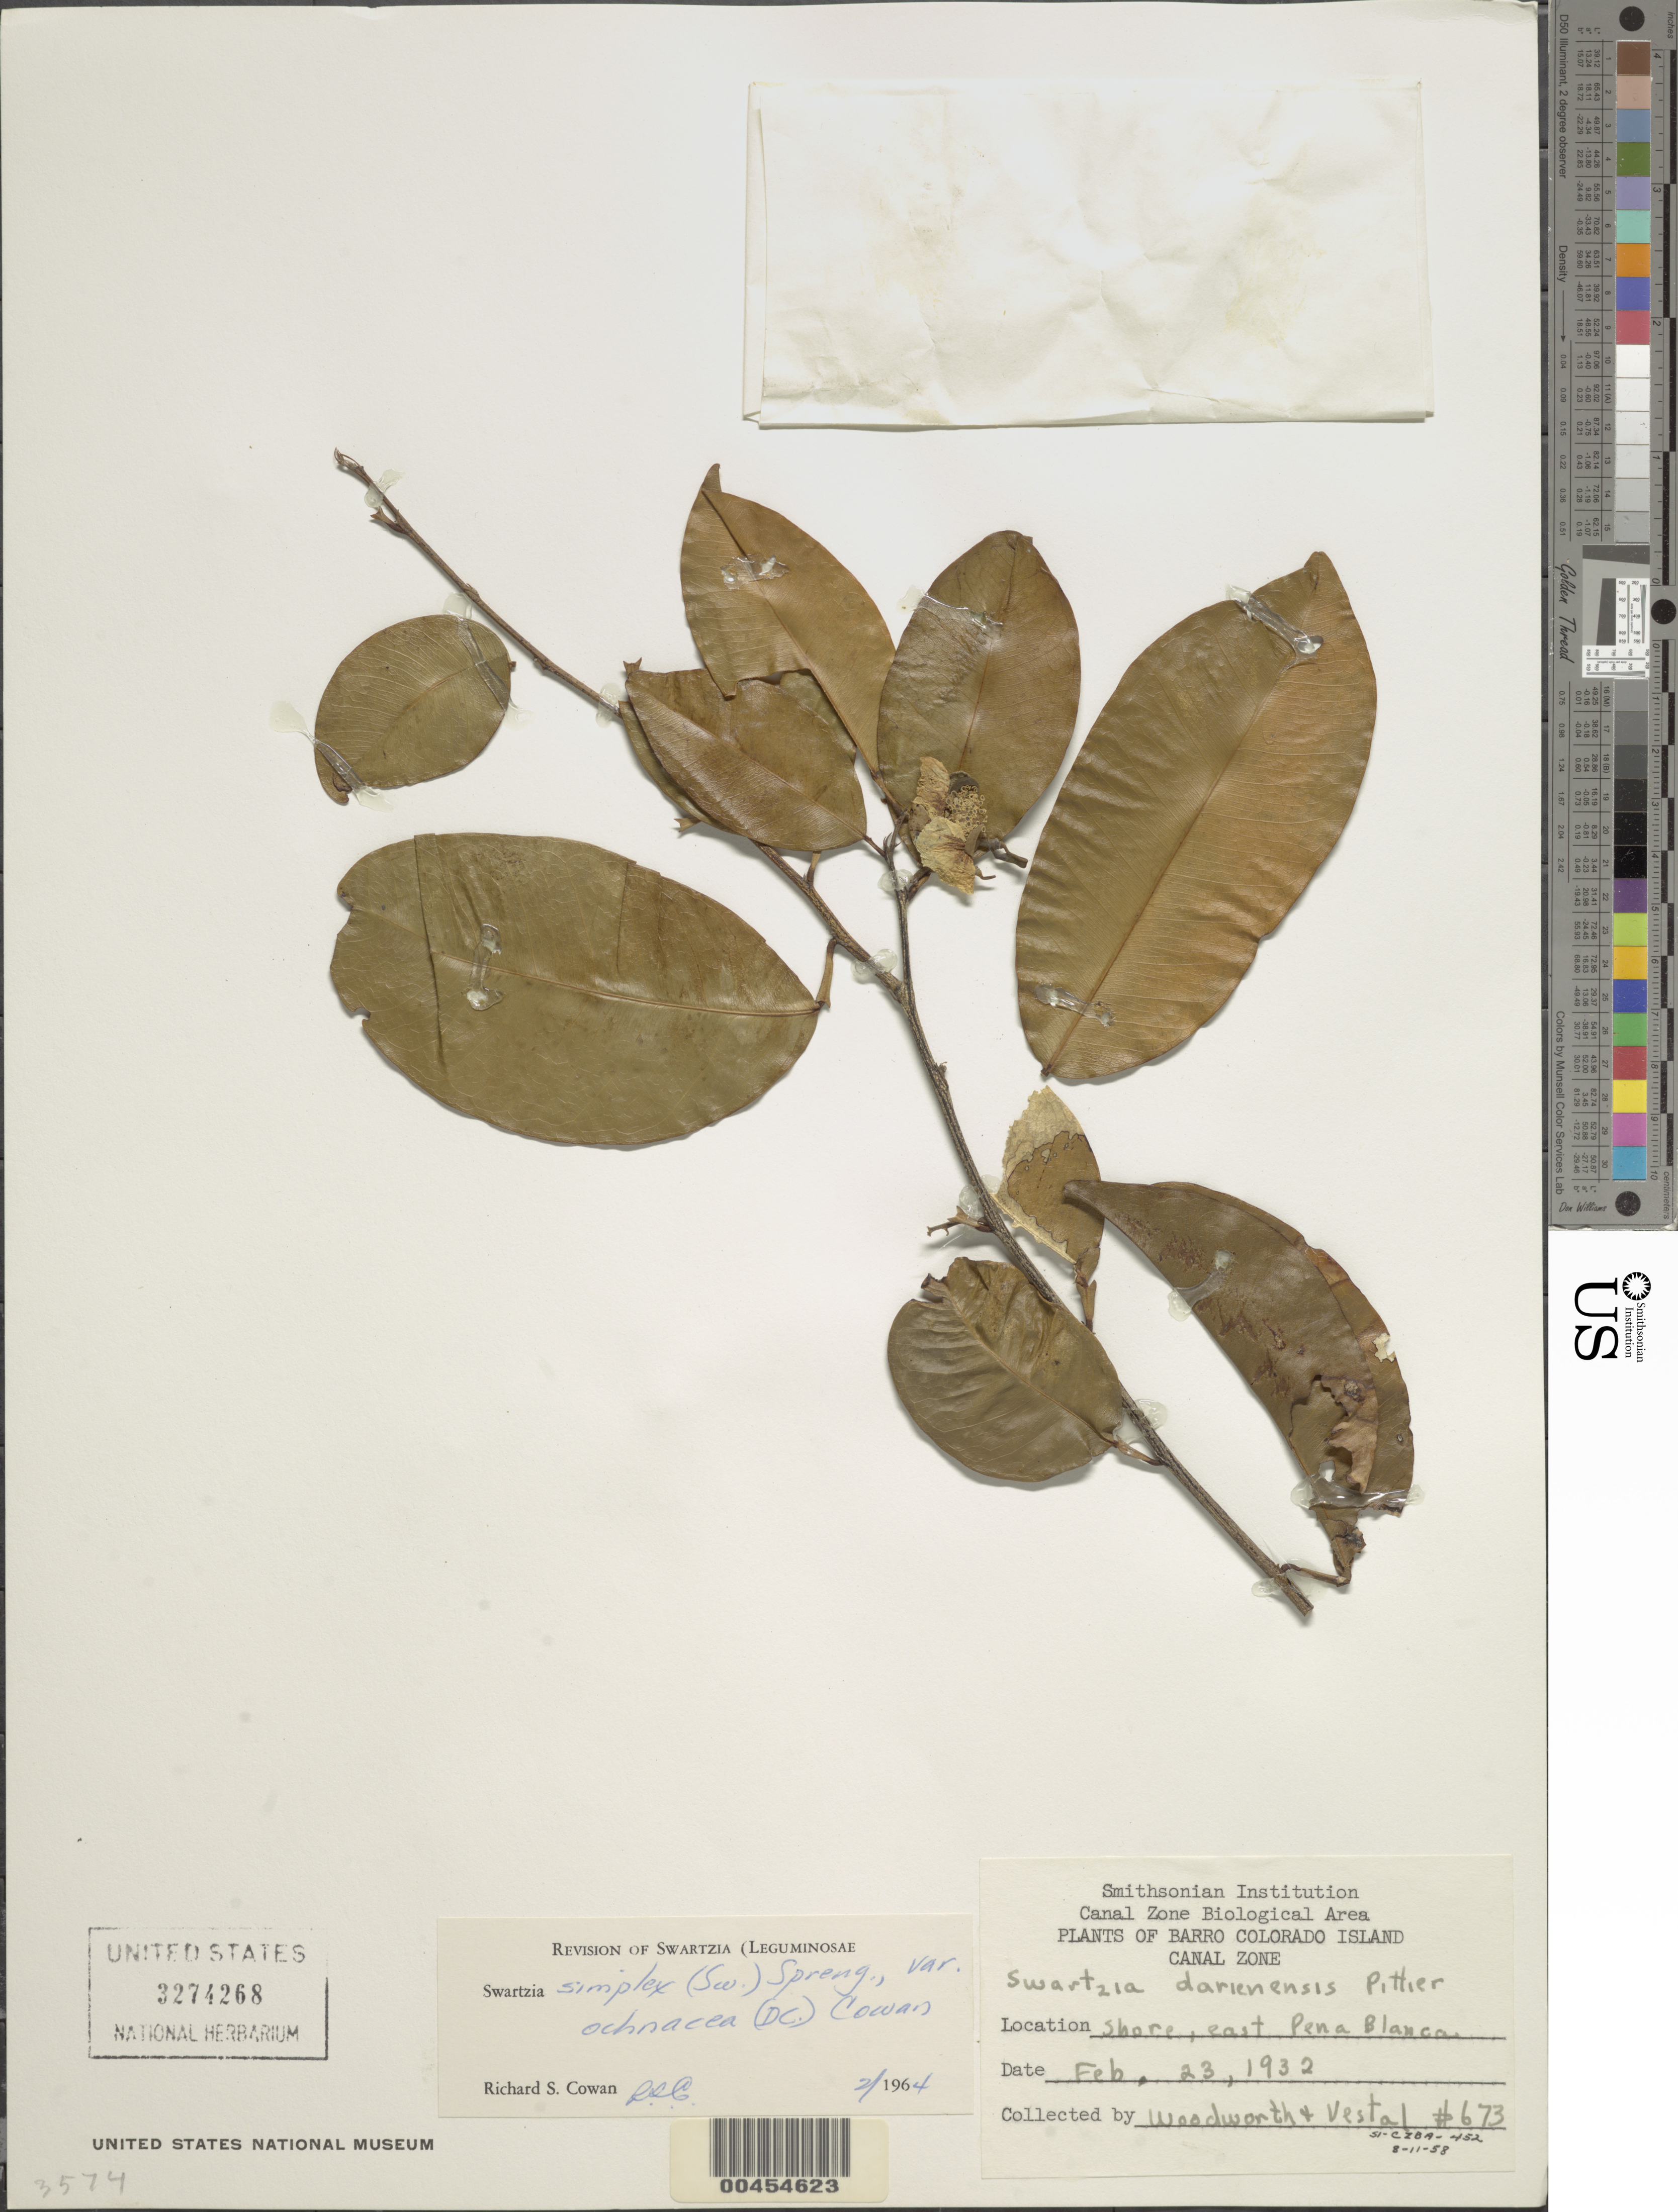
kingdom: Plantae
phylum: Tracheophyta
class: Magnoliopsida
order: Fabales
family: Fabaceae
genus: Swartzia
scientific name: Swartzia simplex var. ochnacea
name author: (DC.) R.S. Cowan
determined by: Cowan, R. S.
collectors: -. Woodworth & -. Vestal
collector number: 673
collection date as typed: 23 Feb 1932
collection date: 1932-02-23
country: Panama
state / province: Panamá Oeste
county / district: Canal Zone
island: Barro Colorado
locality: E Pena Blanca, Barro Colorado I.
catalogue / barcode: US 3274268